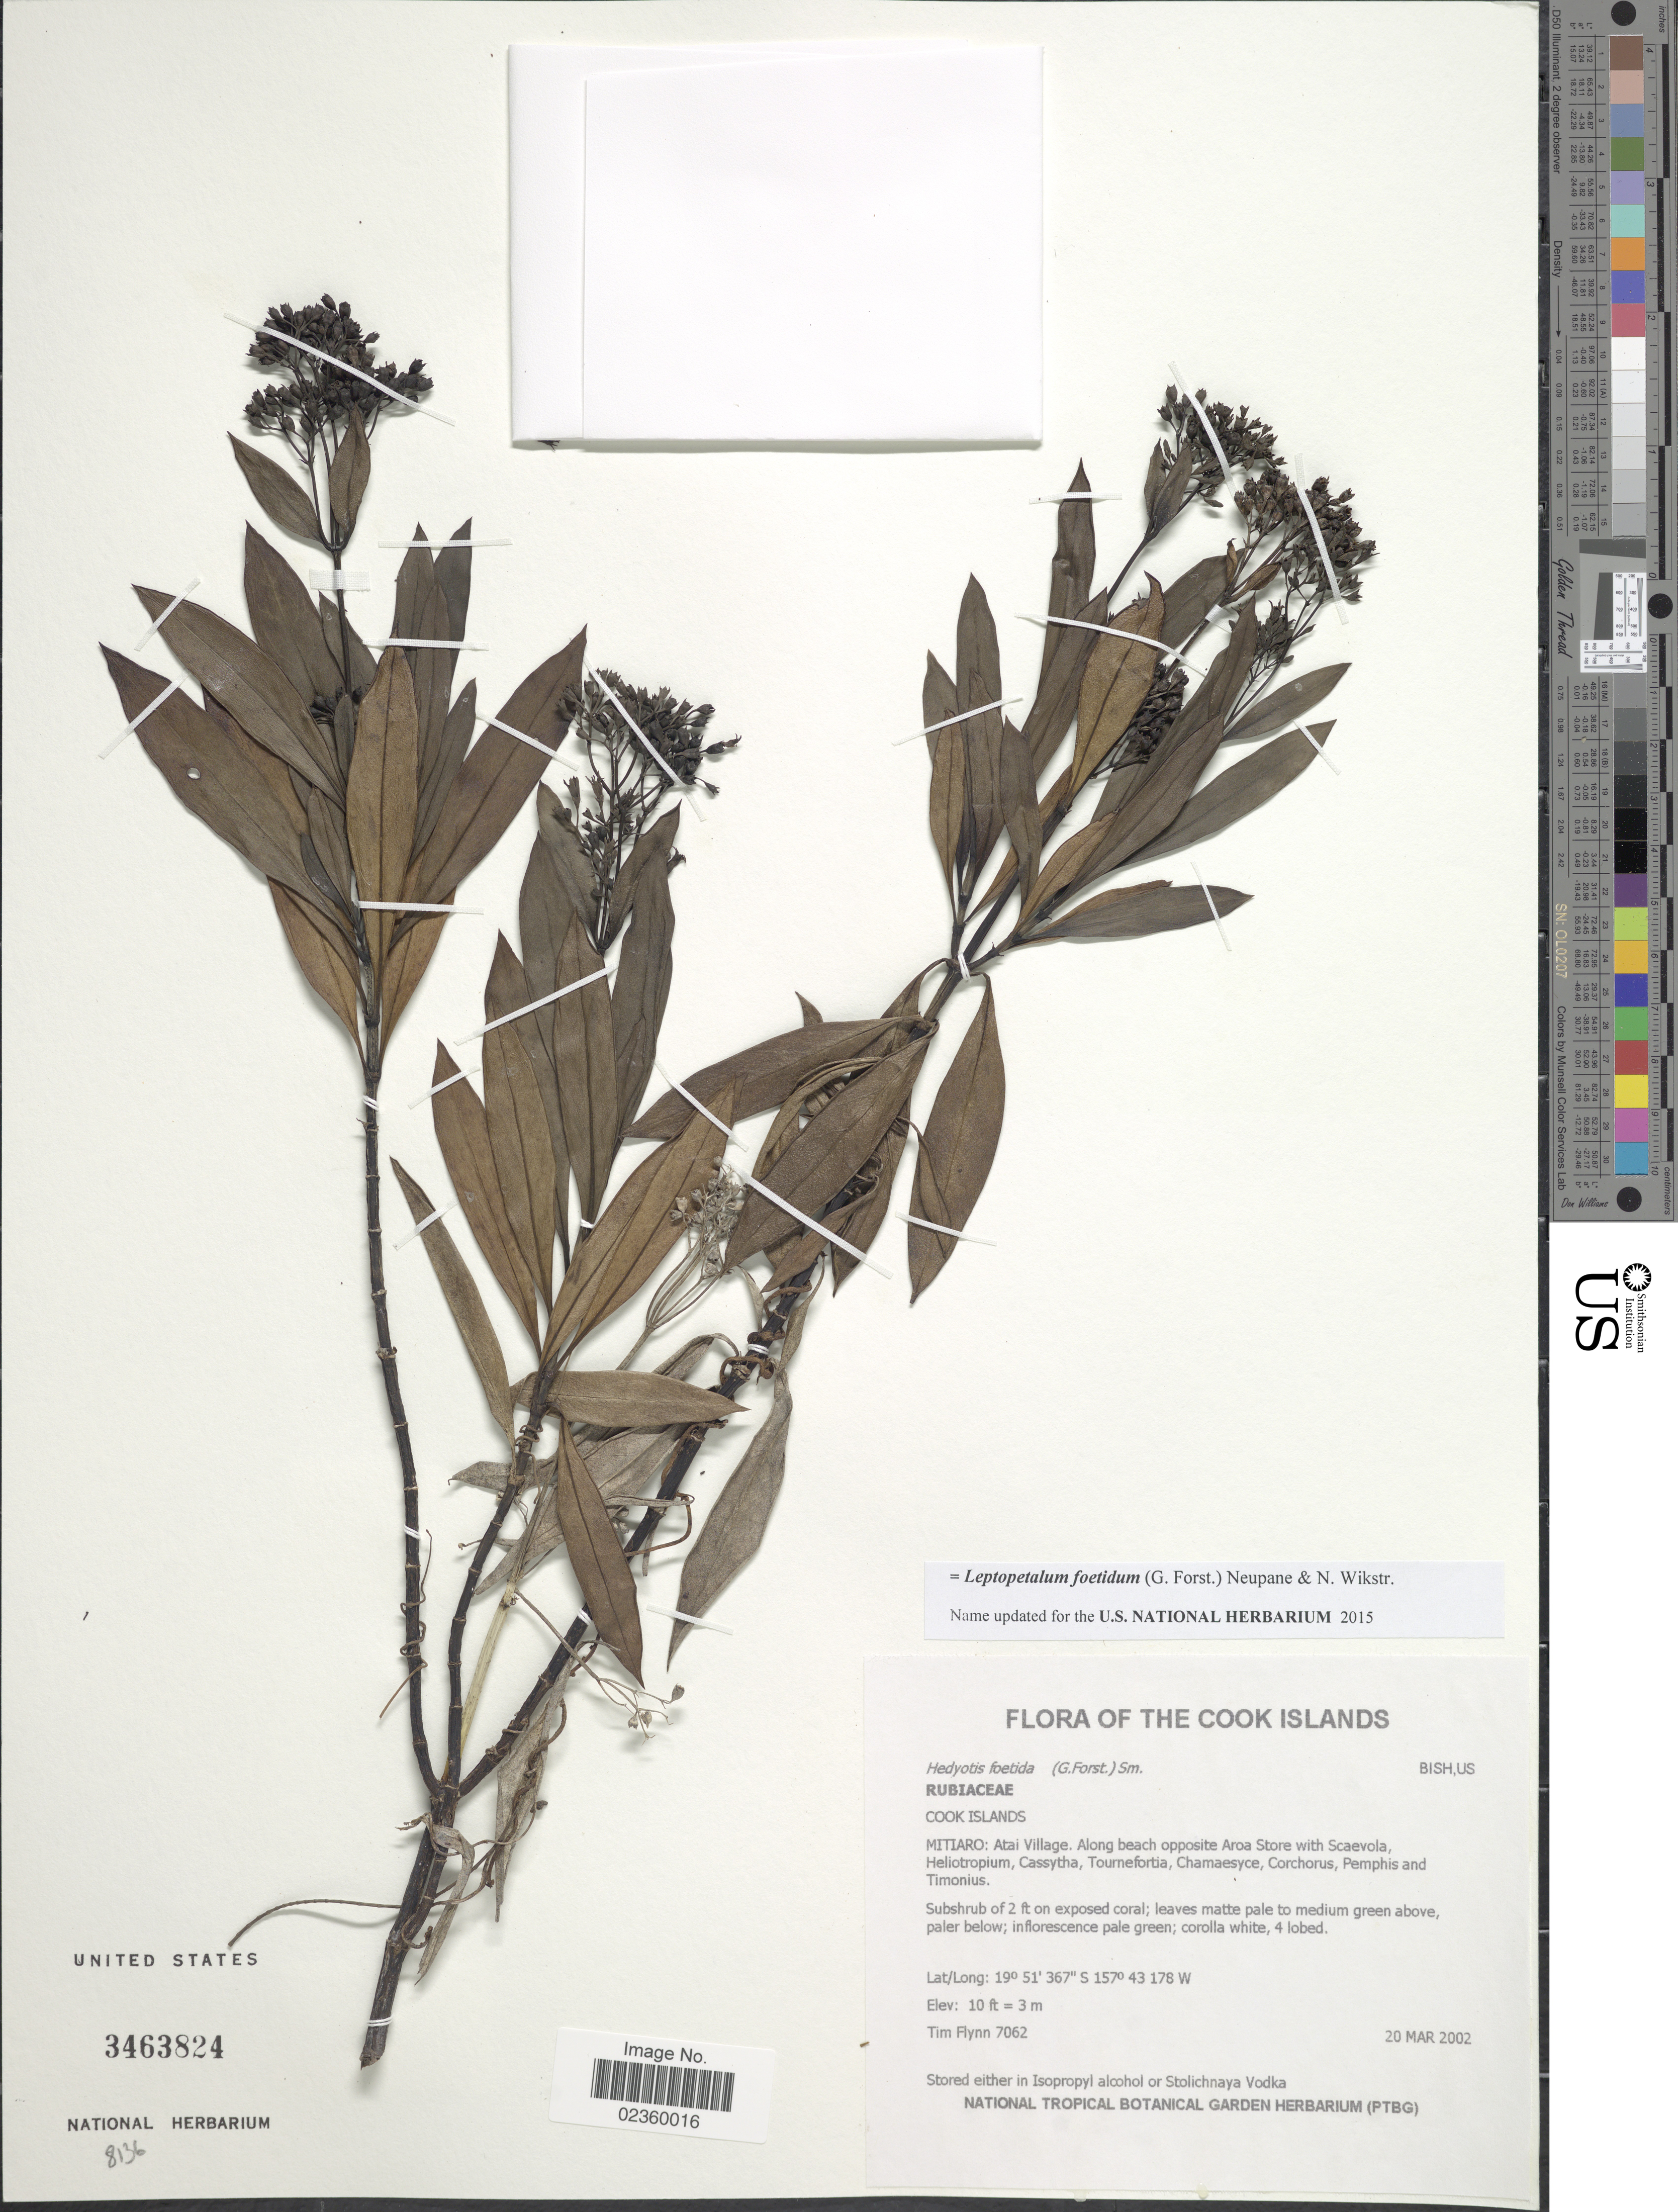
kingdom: Plantae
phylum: Tracheophyta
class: Magnoliopsida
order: Gentianales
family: Rubiaceae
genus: Leptopetalum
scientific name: Leptopetalum foetidum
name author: (G. Forst.) Neupane & N. Wikstr.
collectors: T. Flynn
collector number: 7062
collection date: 2002-03-20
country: Cook Islands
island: Mitiaro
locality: Atai Village, Along beach opposite Aroa Store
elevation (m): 3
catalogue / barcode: US 3463824